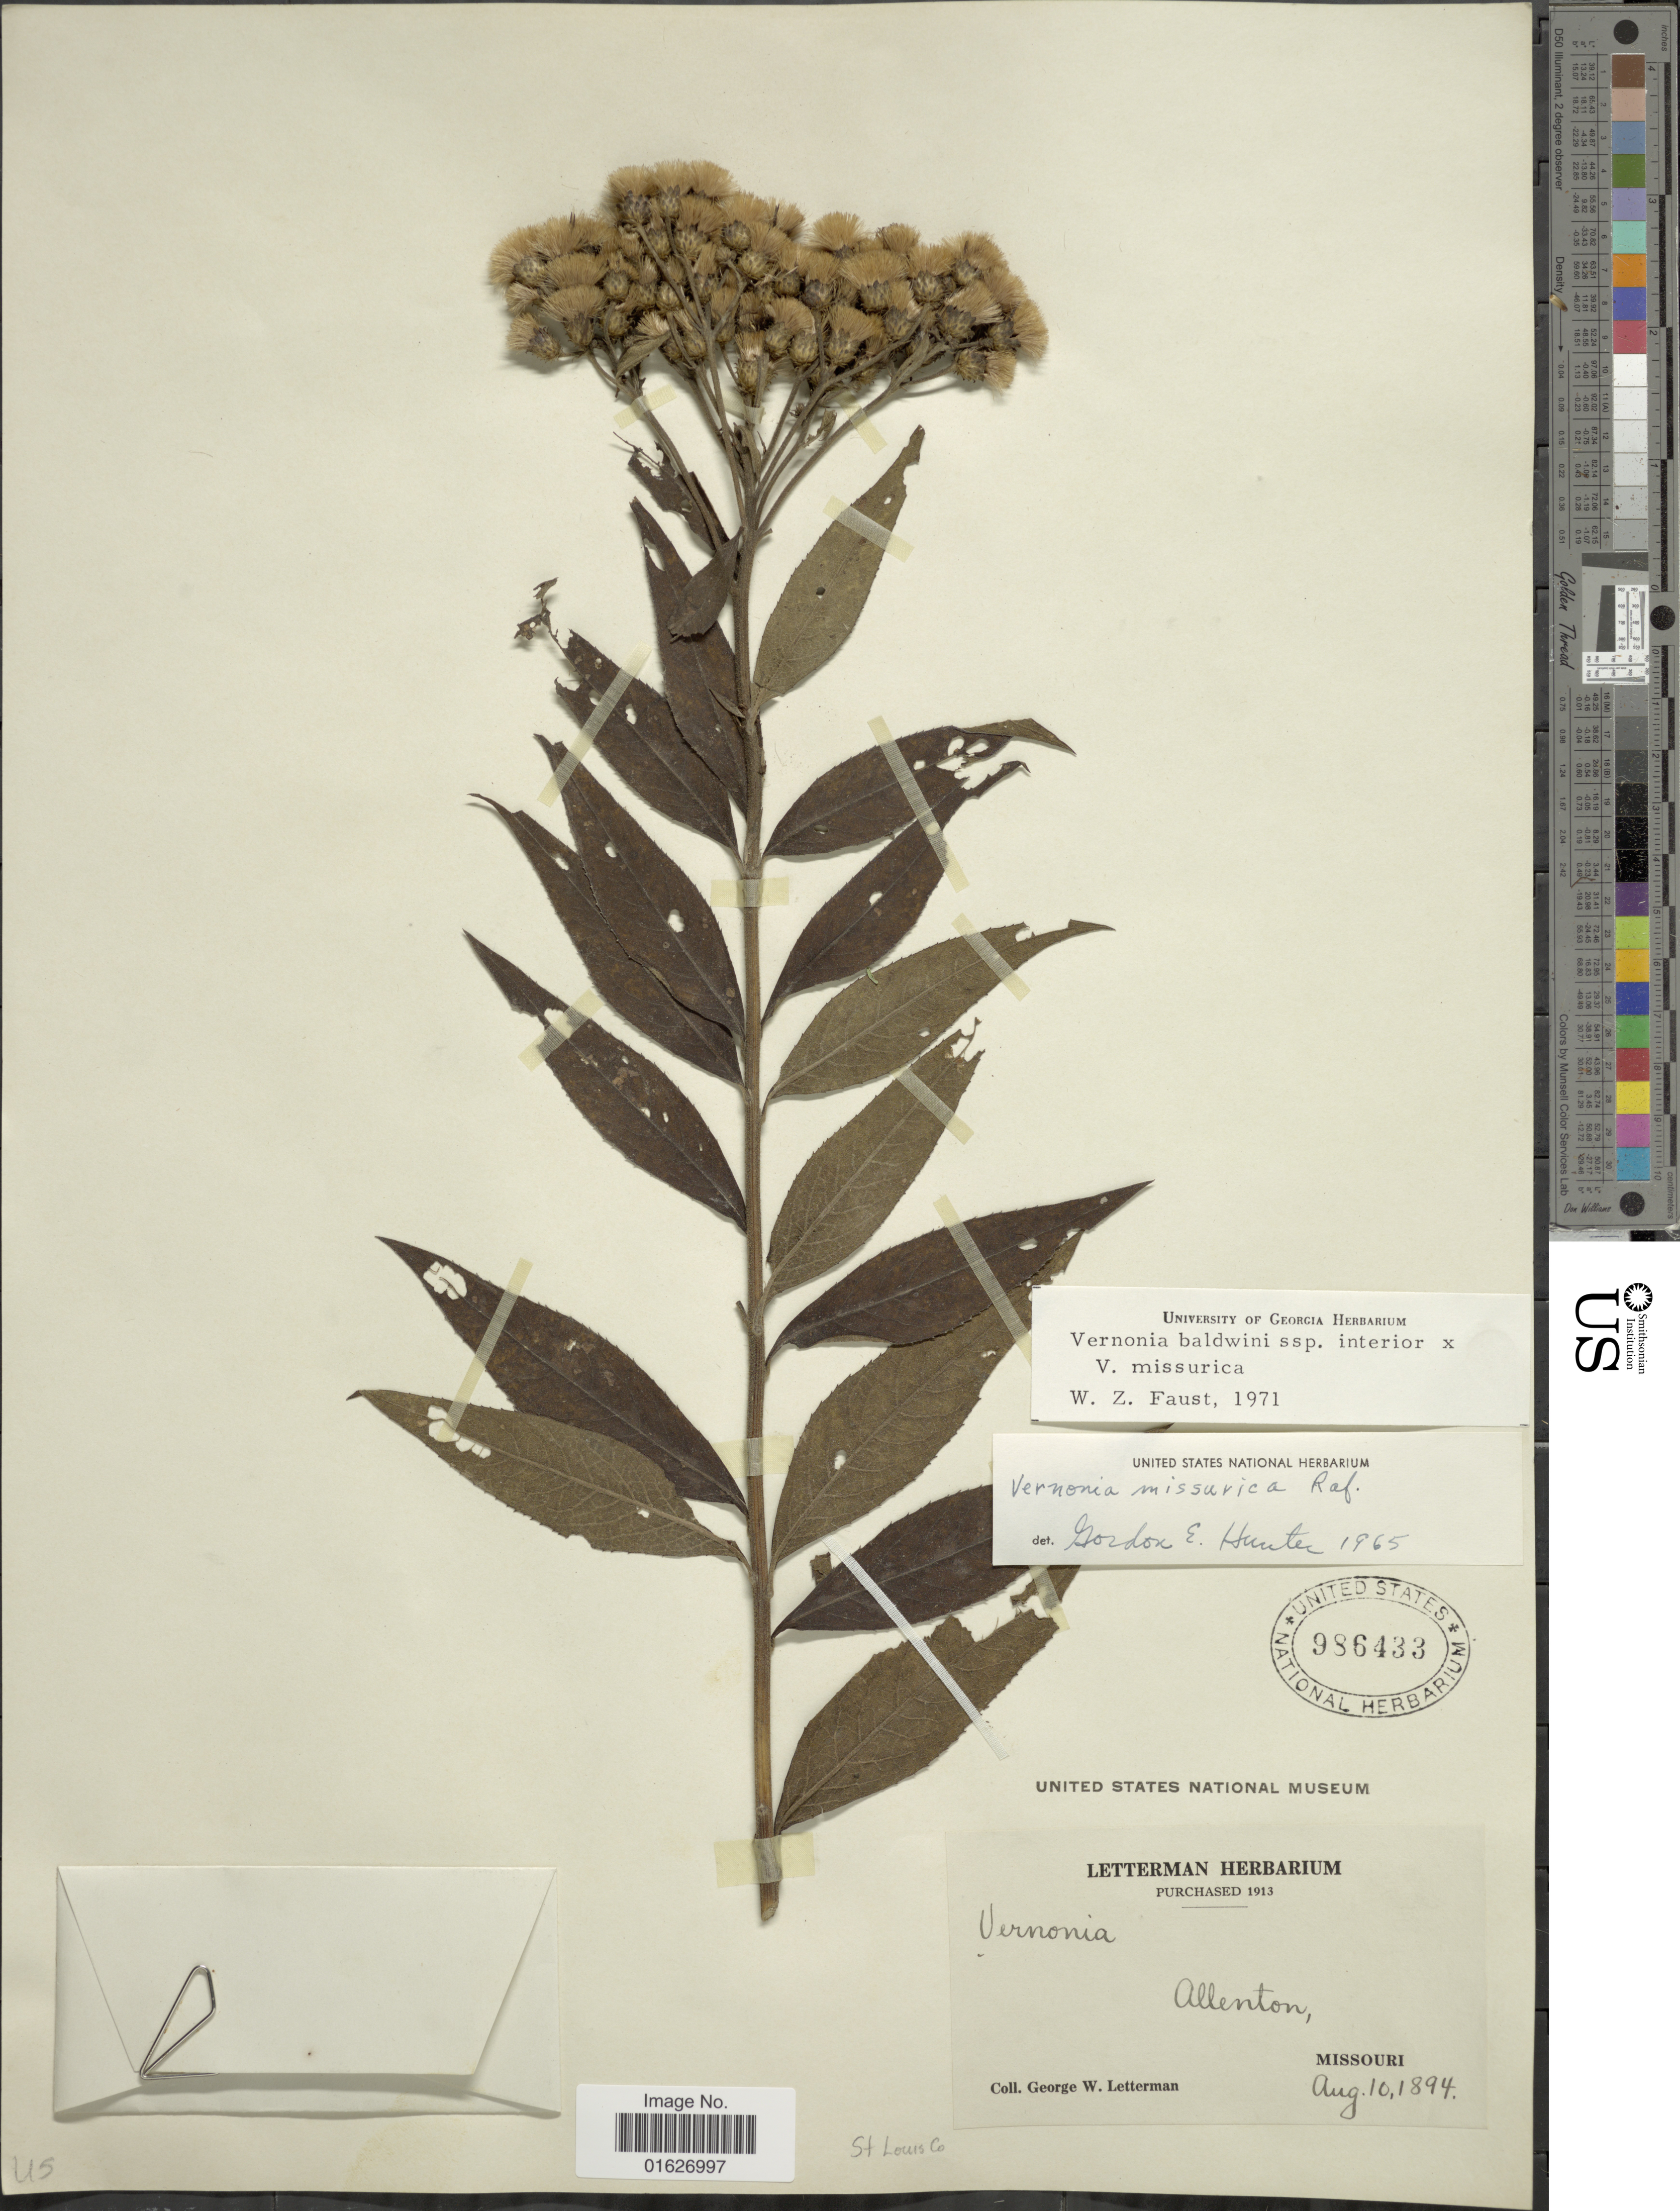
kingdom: Plantae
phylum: Tracheophyta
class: Magnoliopsida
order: Asterales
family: Asteraceae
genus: Vernonia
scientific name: Vernonia baldwinii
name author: Torr.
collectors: G. W. Letterman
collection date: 1894-08-10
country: United States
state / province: Missouri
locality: Allenton.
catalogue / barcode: US 986433